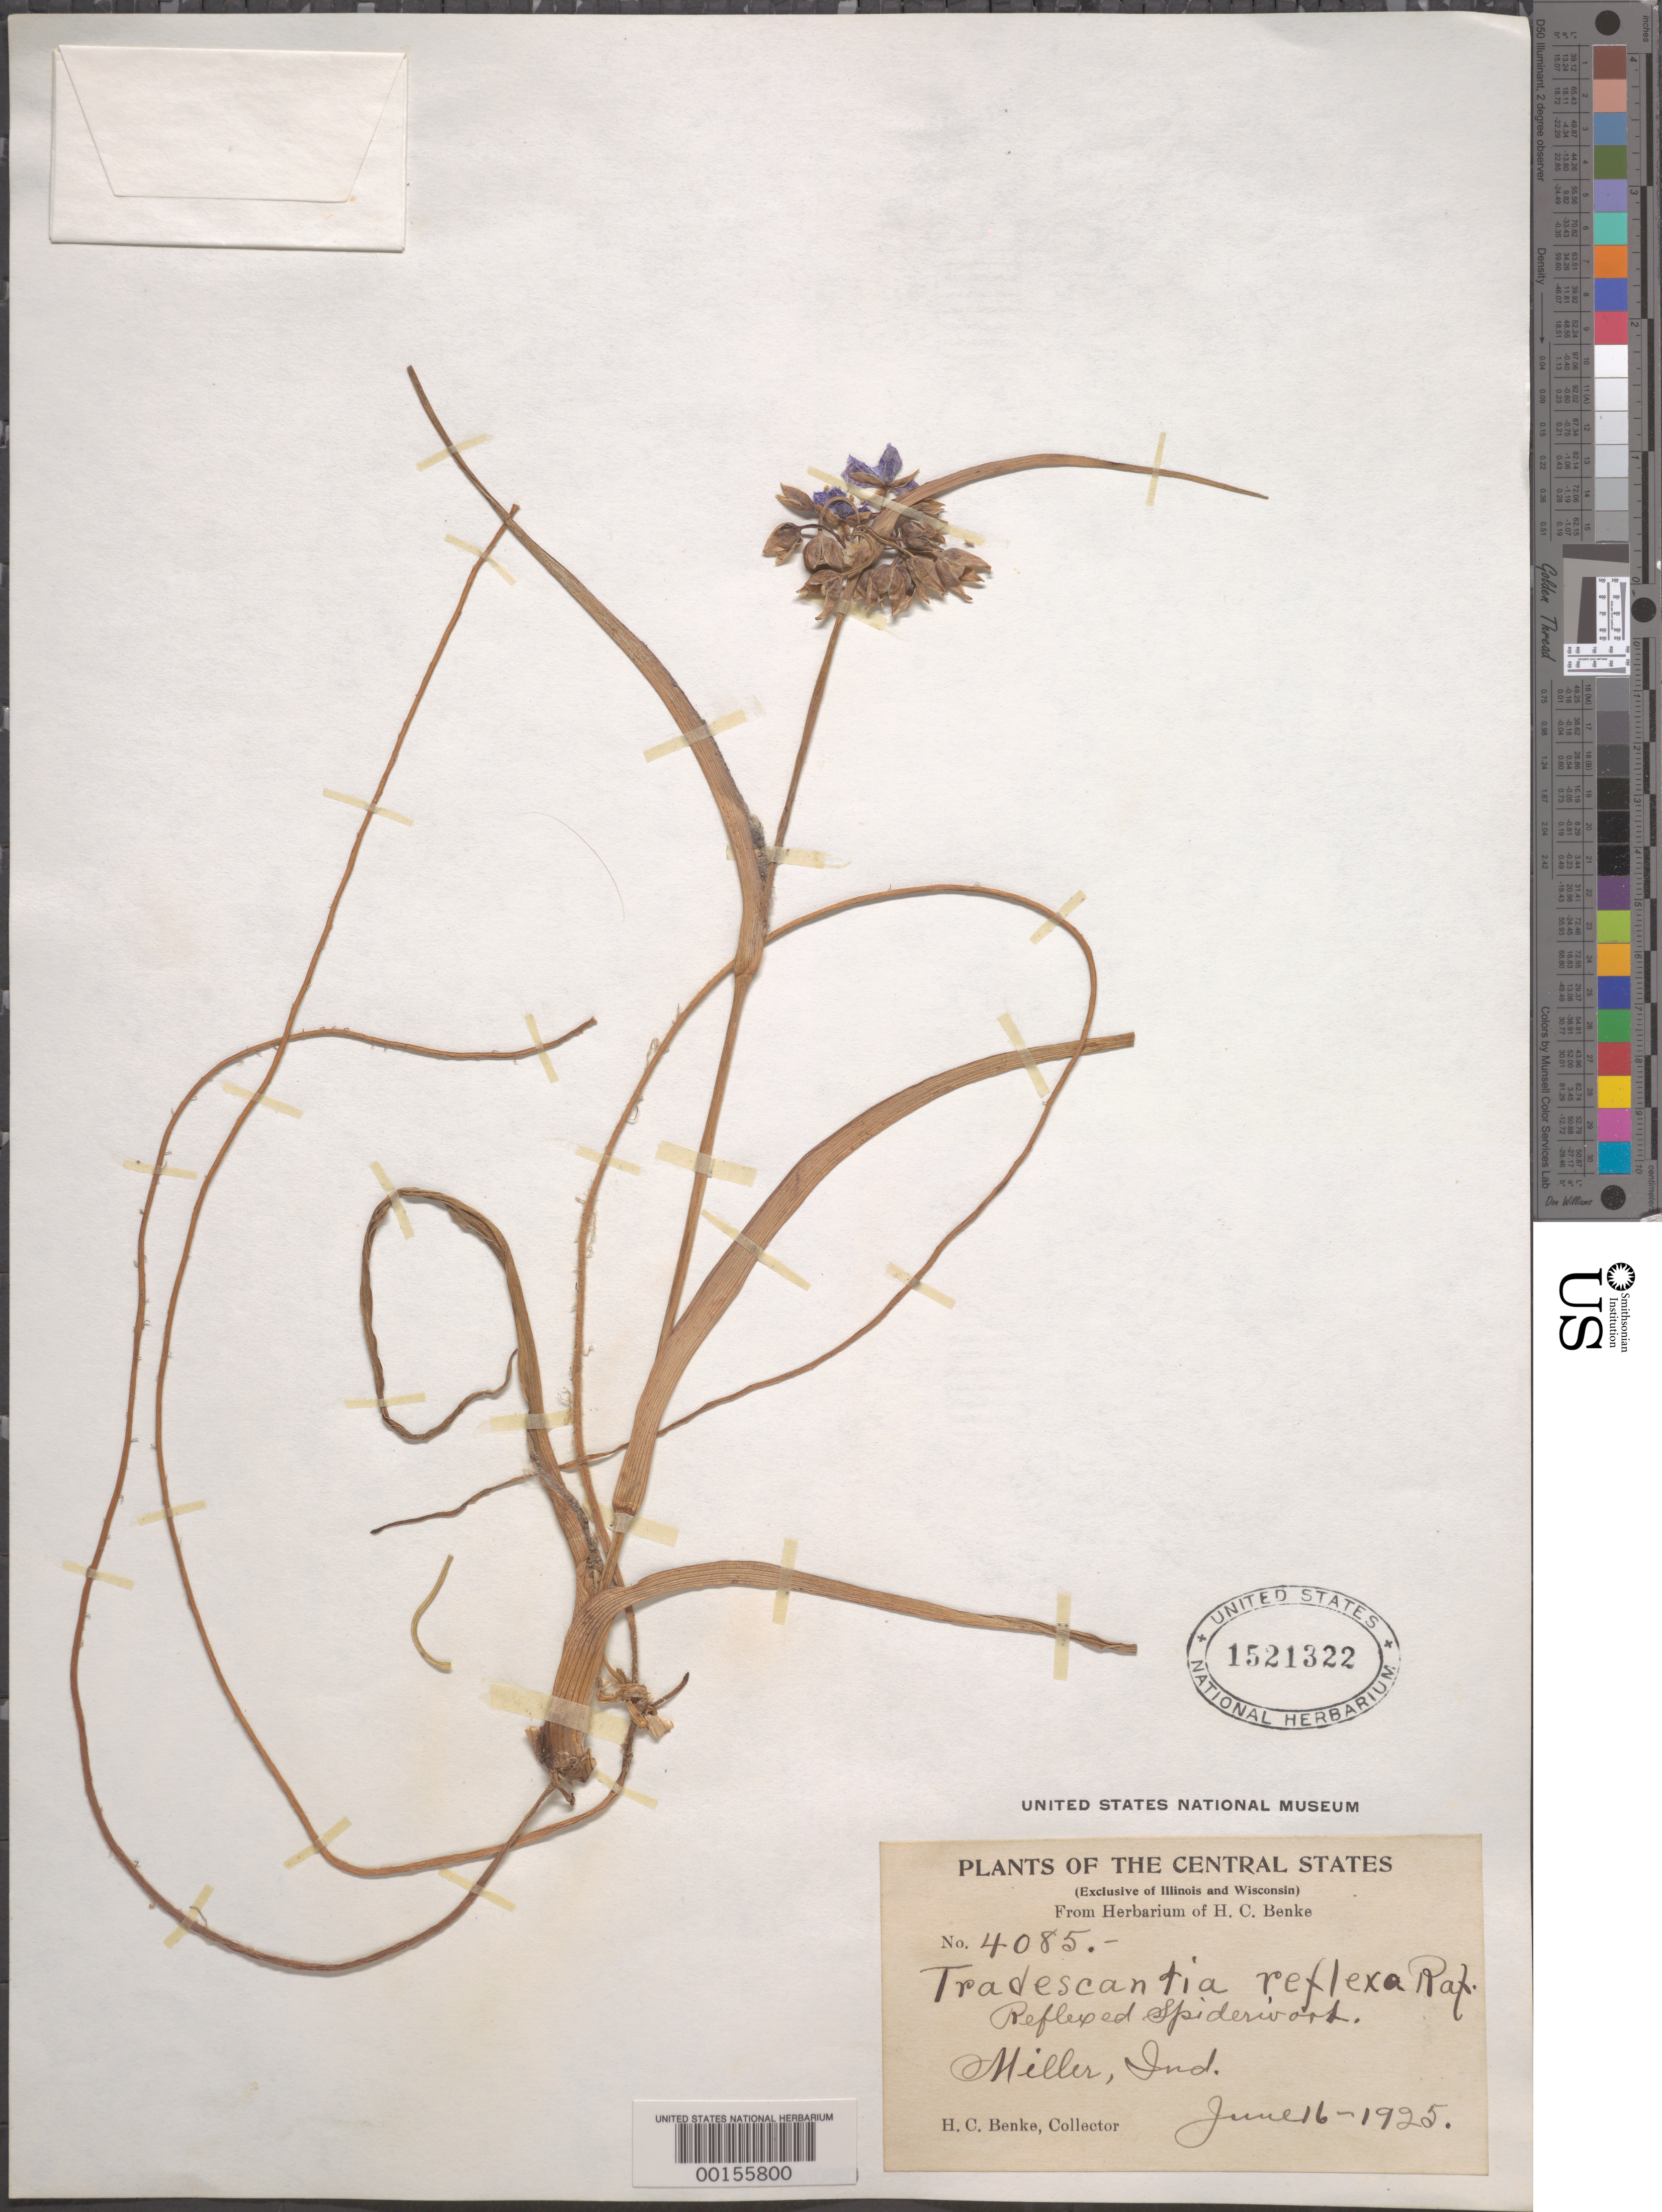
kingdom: Plantae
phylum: Tracheophyta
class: Liliopsida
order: Commelinales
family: Commelinaceae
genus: Tradescantia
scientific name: Tradescantia ohiensis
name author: Raf.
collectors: H. Benke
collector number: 4085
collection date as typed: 16 Jun 1925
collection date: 1925-06-16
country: United States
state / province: Indiana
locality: Miller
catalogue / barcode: US 1521322